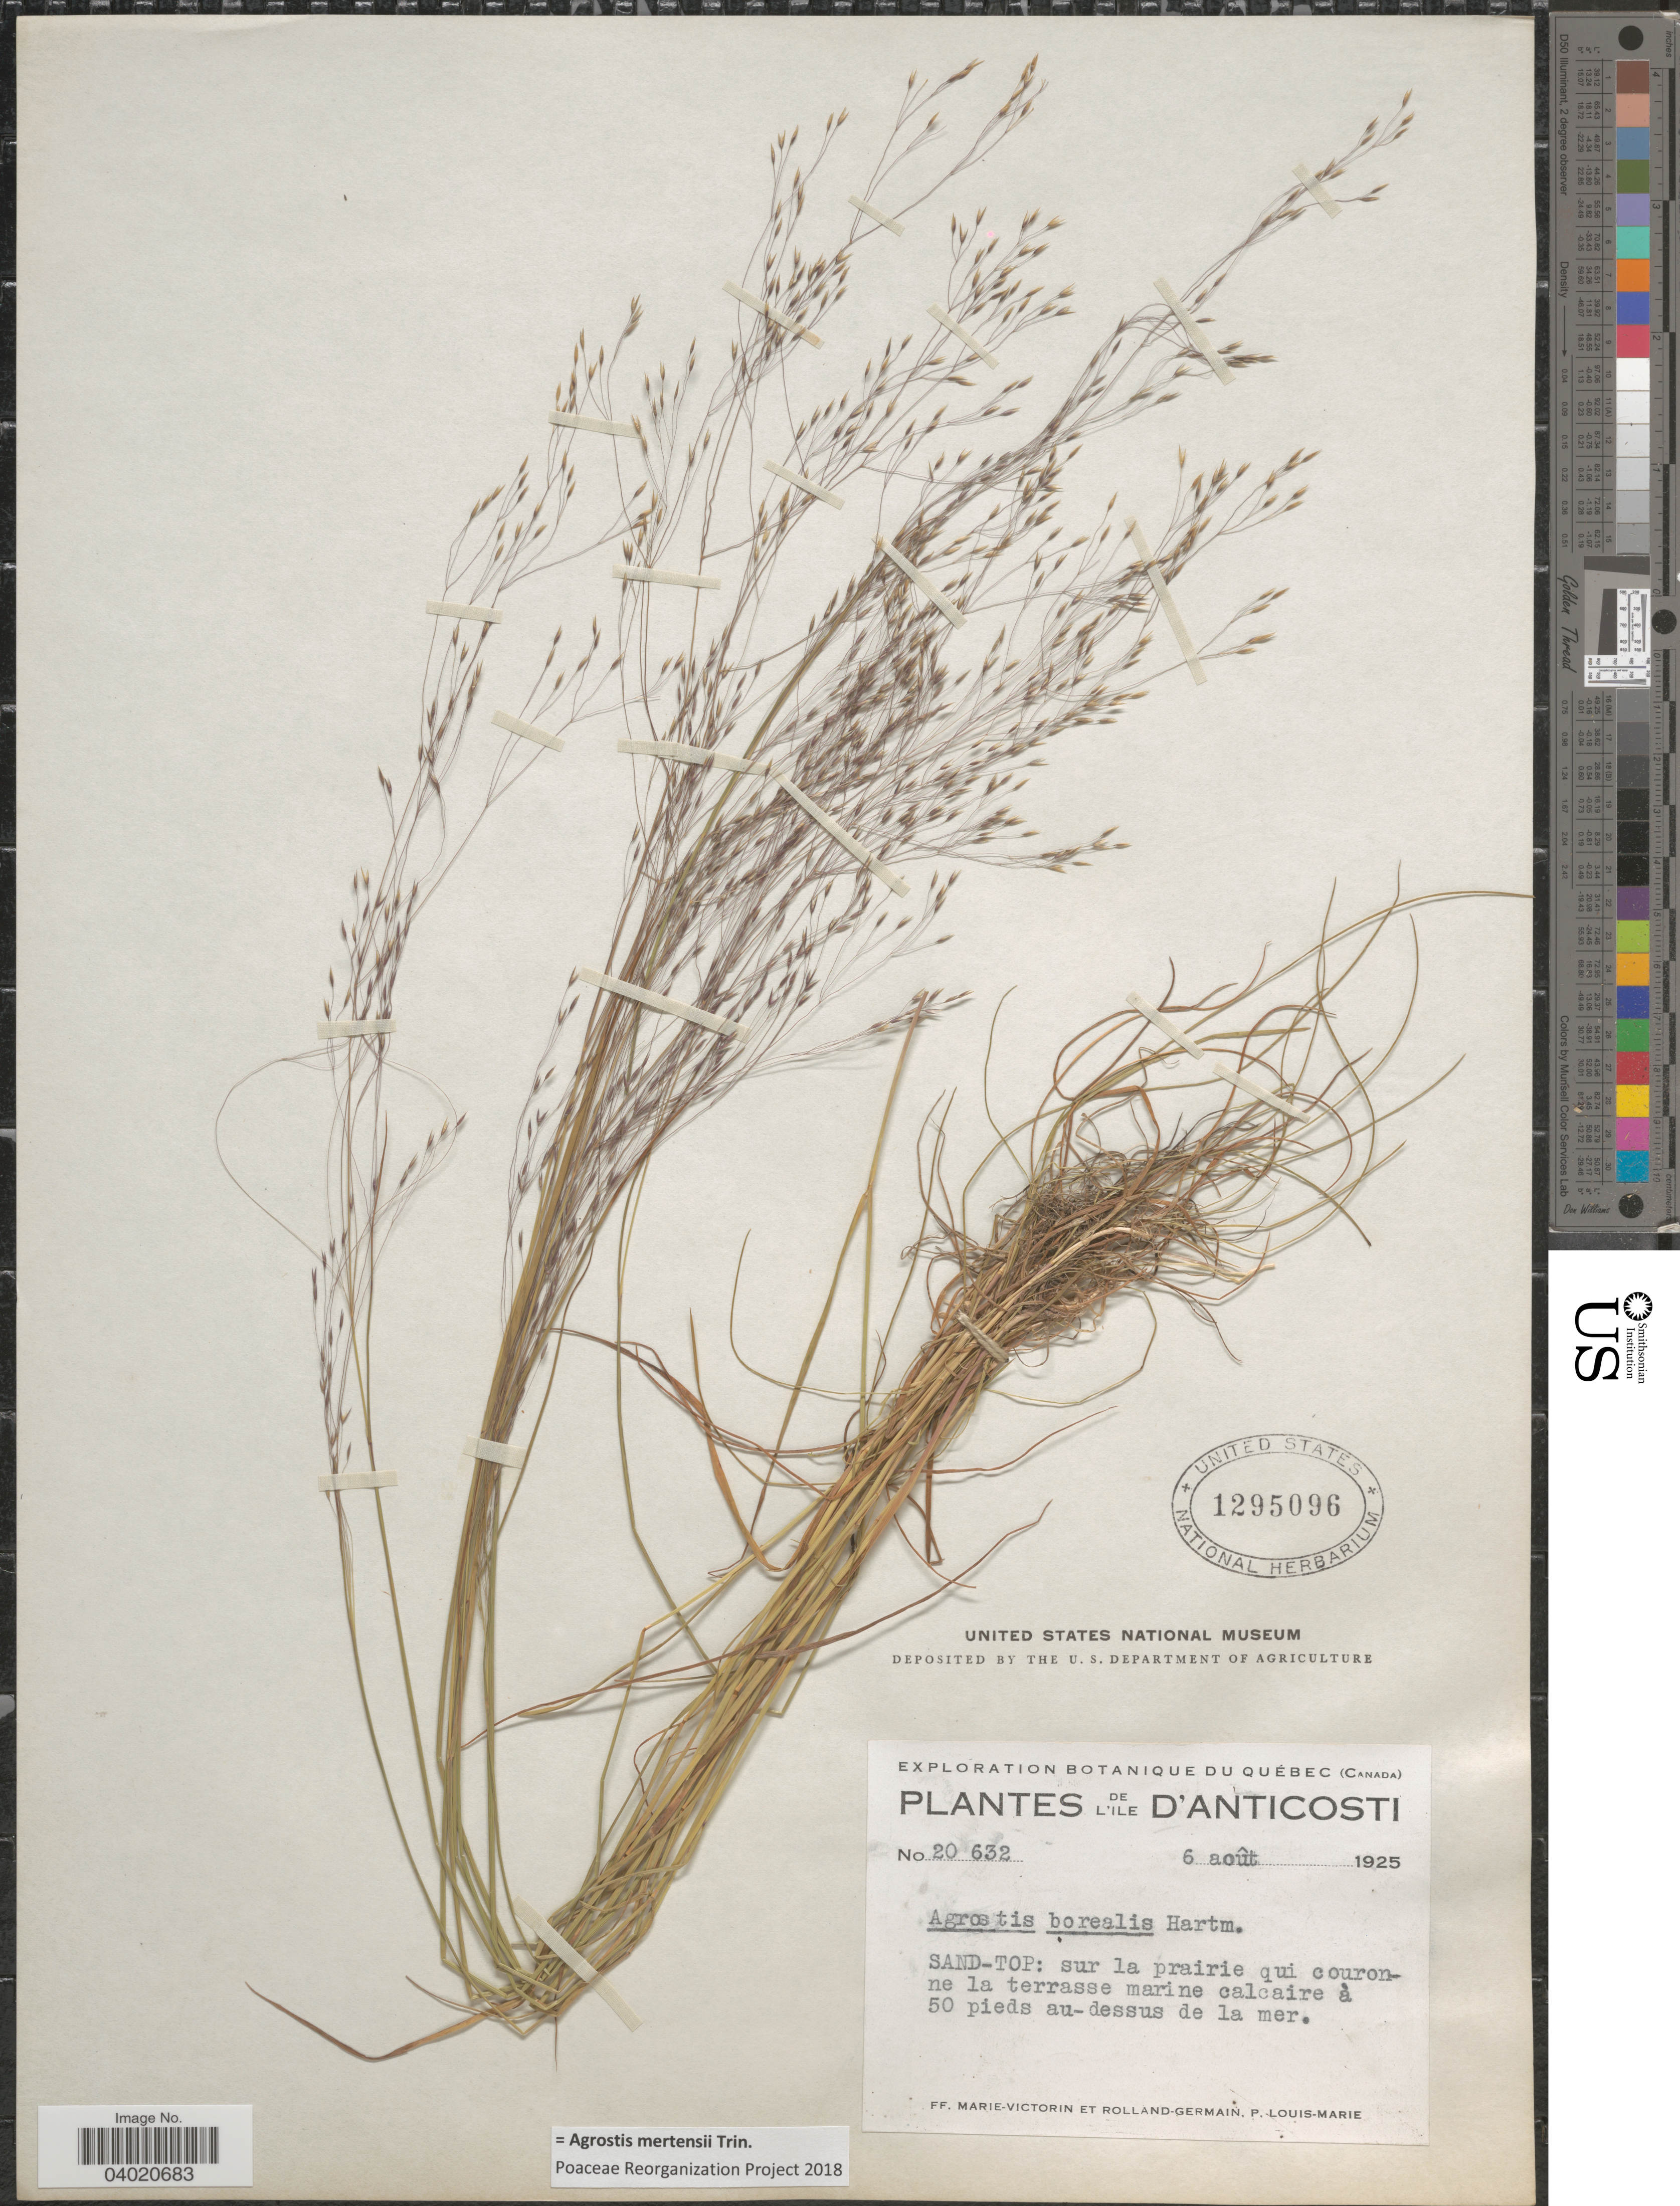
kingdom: Plantae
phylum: Tracheophyta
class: Liliopsida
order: Poales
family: Poaceae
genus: Agrostis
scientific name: Agrostis mertensii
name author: Trin.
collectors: F. Marie-Victorin, Rolland-Germain & L.-M. LaLonde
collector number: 20632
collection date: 1925-08-06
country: Canada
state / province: Quebec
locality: L'ile d'Anticosti. Sand-top: sur la prairie qui couronne la terrasse marine calcaire à 50 pieds au-dessus de la mer.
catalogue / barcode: US 1295096